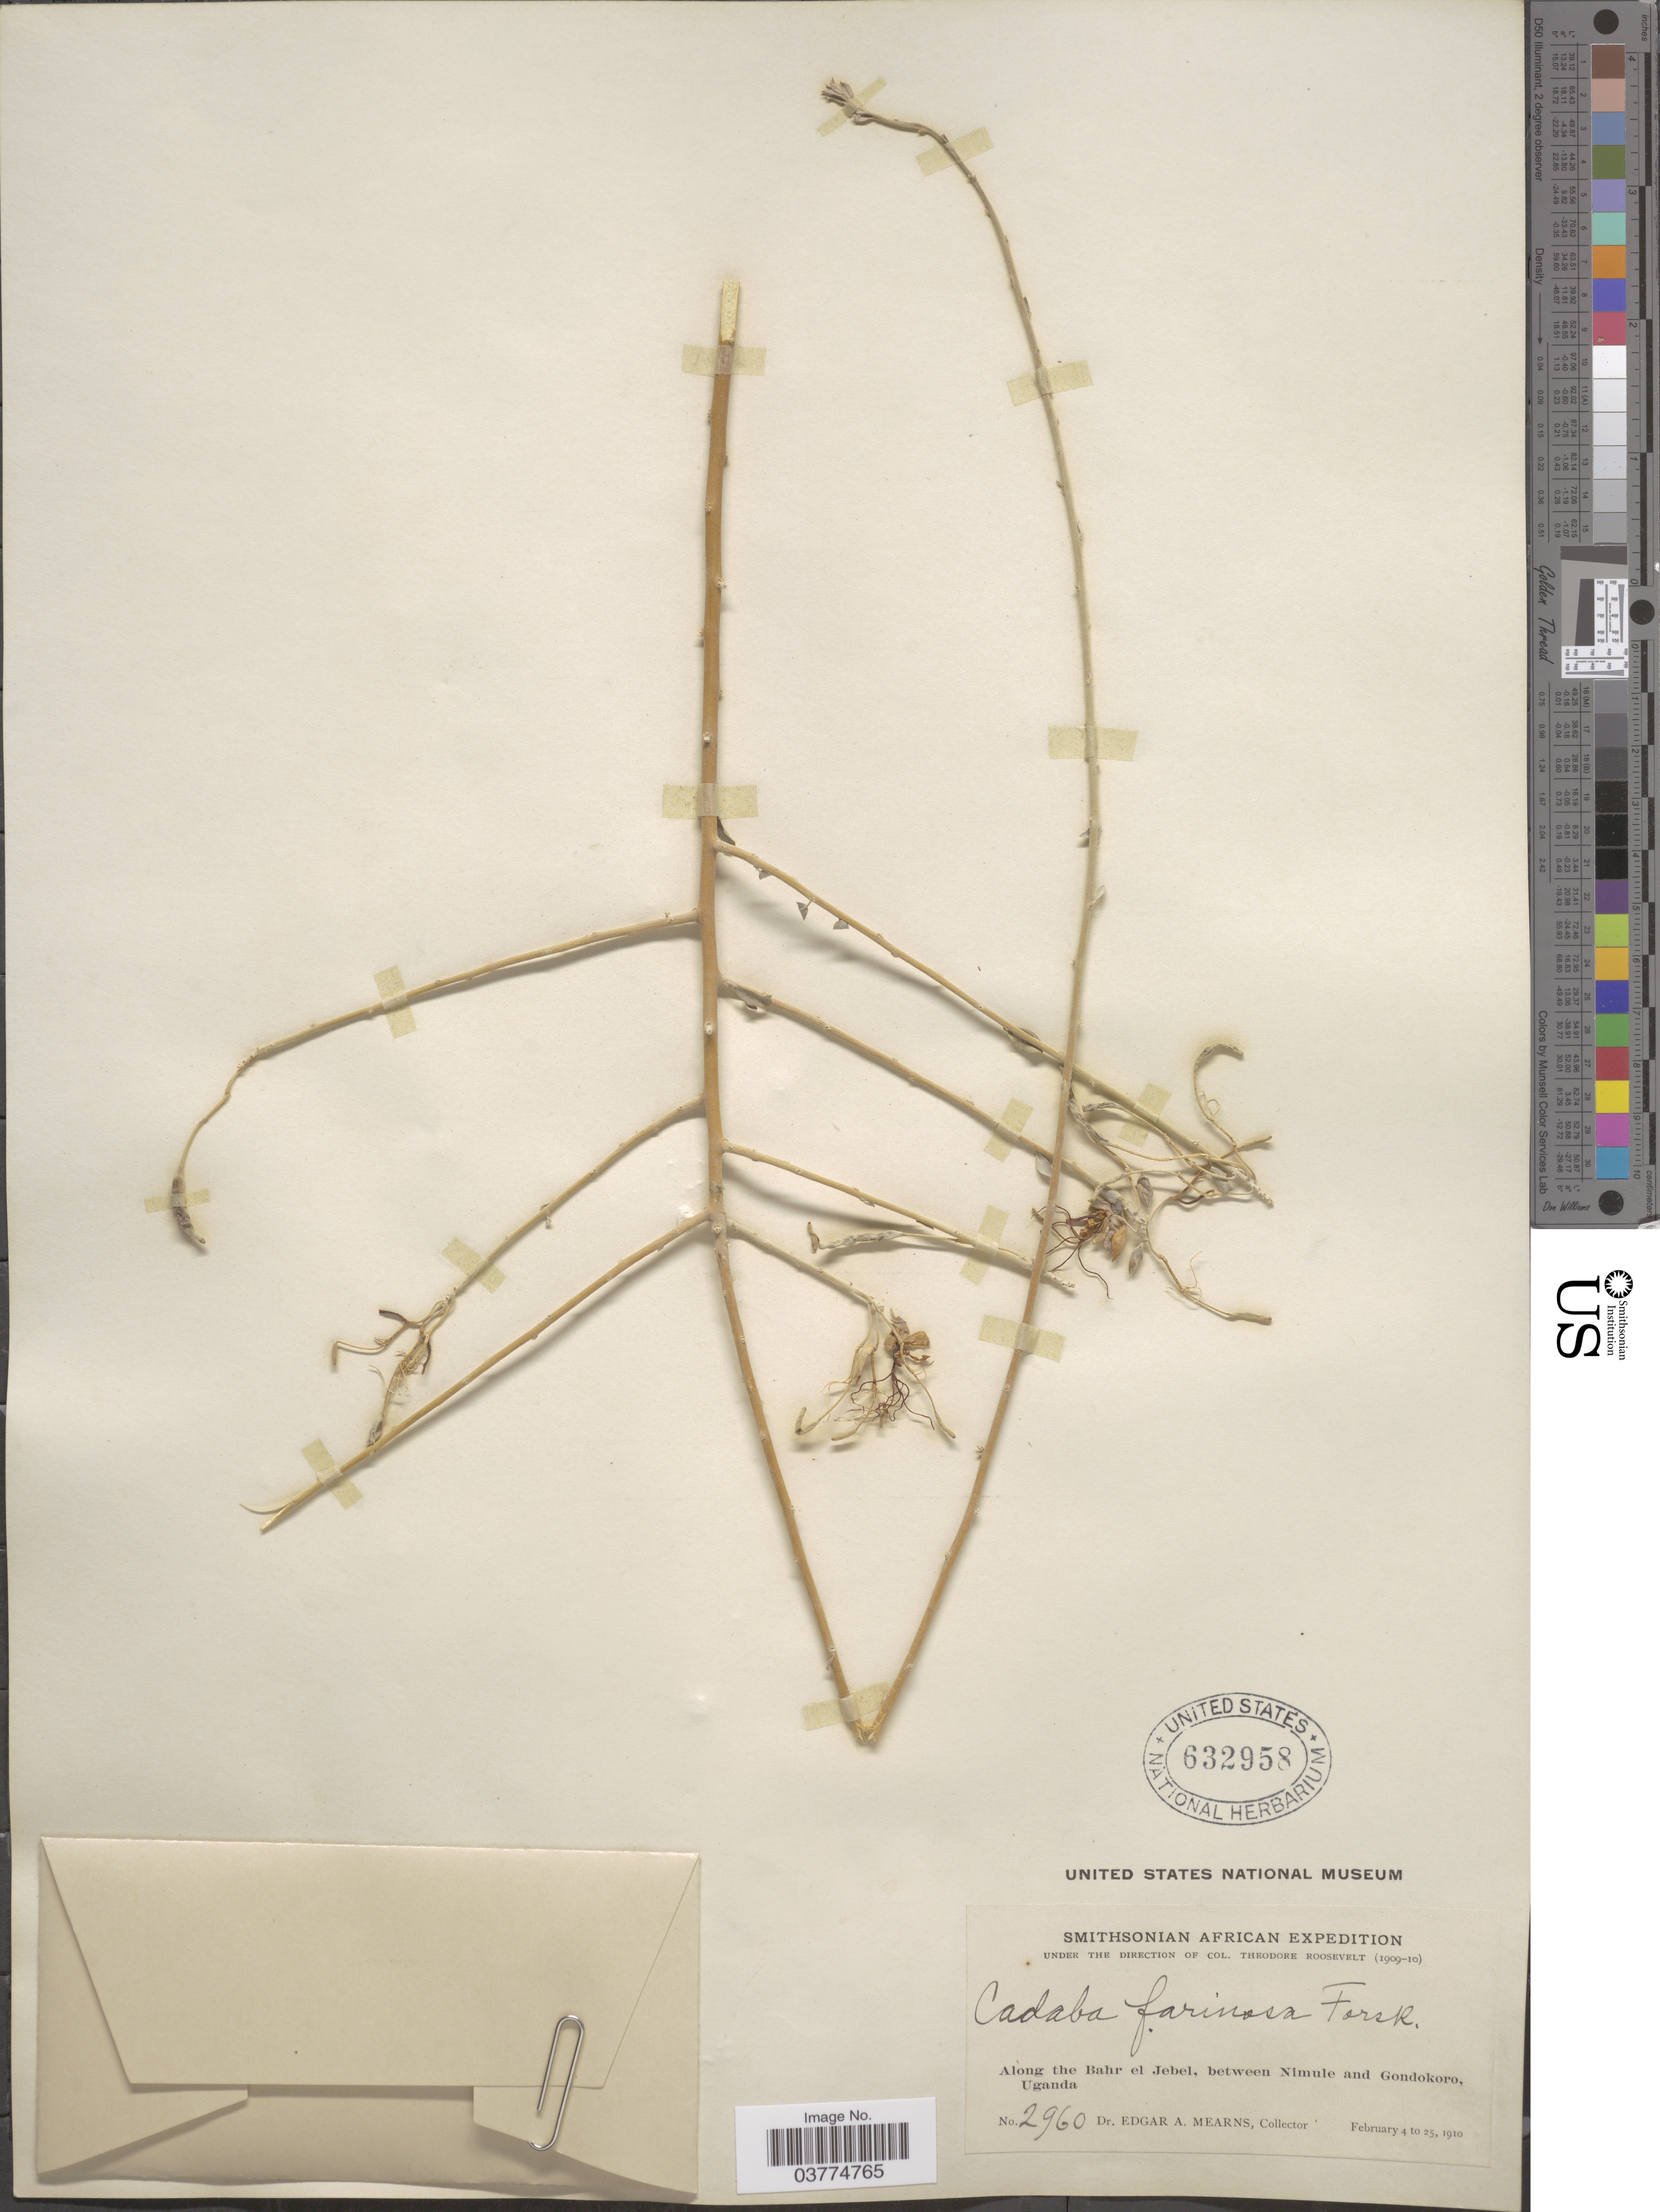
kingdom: Plantae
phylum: Tracheophyta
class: Magnoliopsida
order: Brassicales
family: Capparaceae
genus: Cadaba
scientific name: Cadaba farinosa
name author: Forssk.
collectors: E. A. Mearns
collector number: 2960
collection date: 1910-02-04/1910-02-25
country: Uganda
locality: Along the Bahr el Jebel, between Nimule and Gondokoro.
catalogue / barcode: US 632958